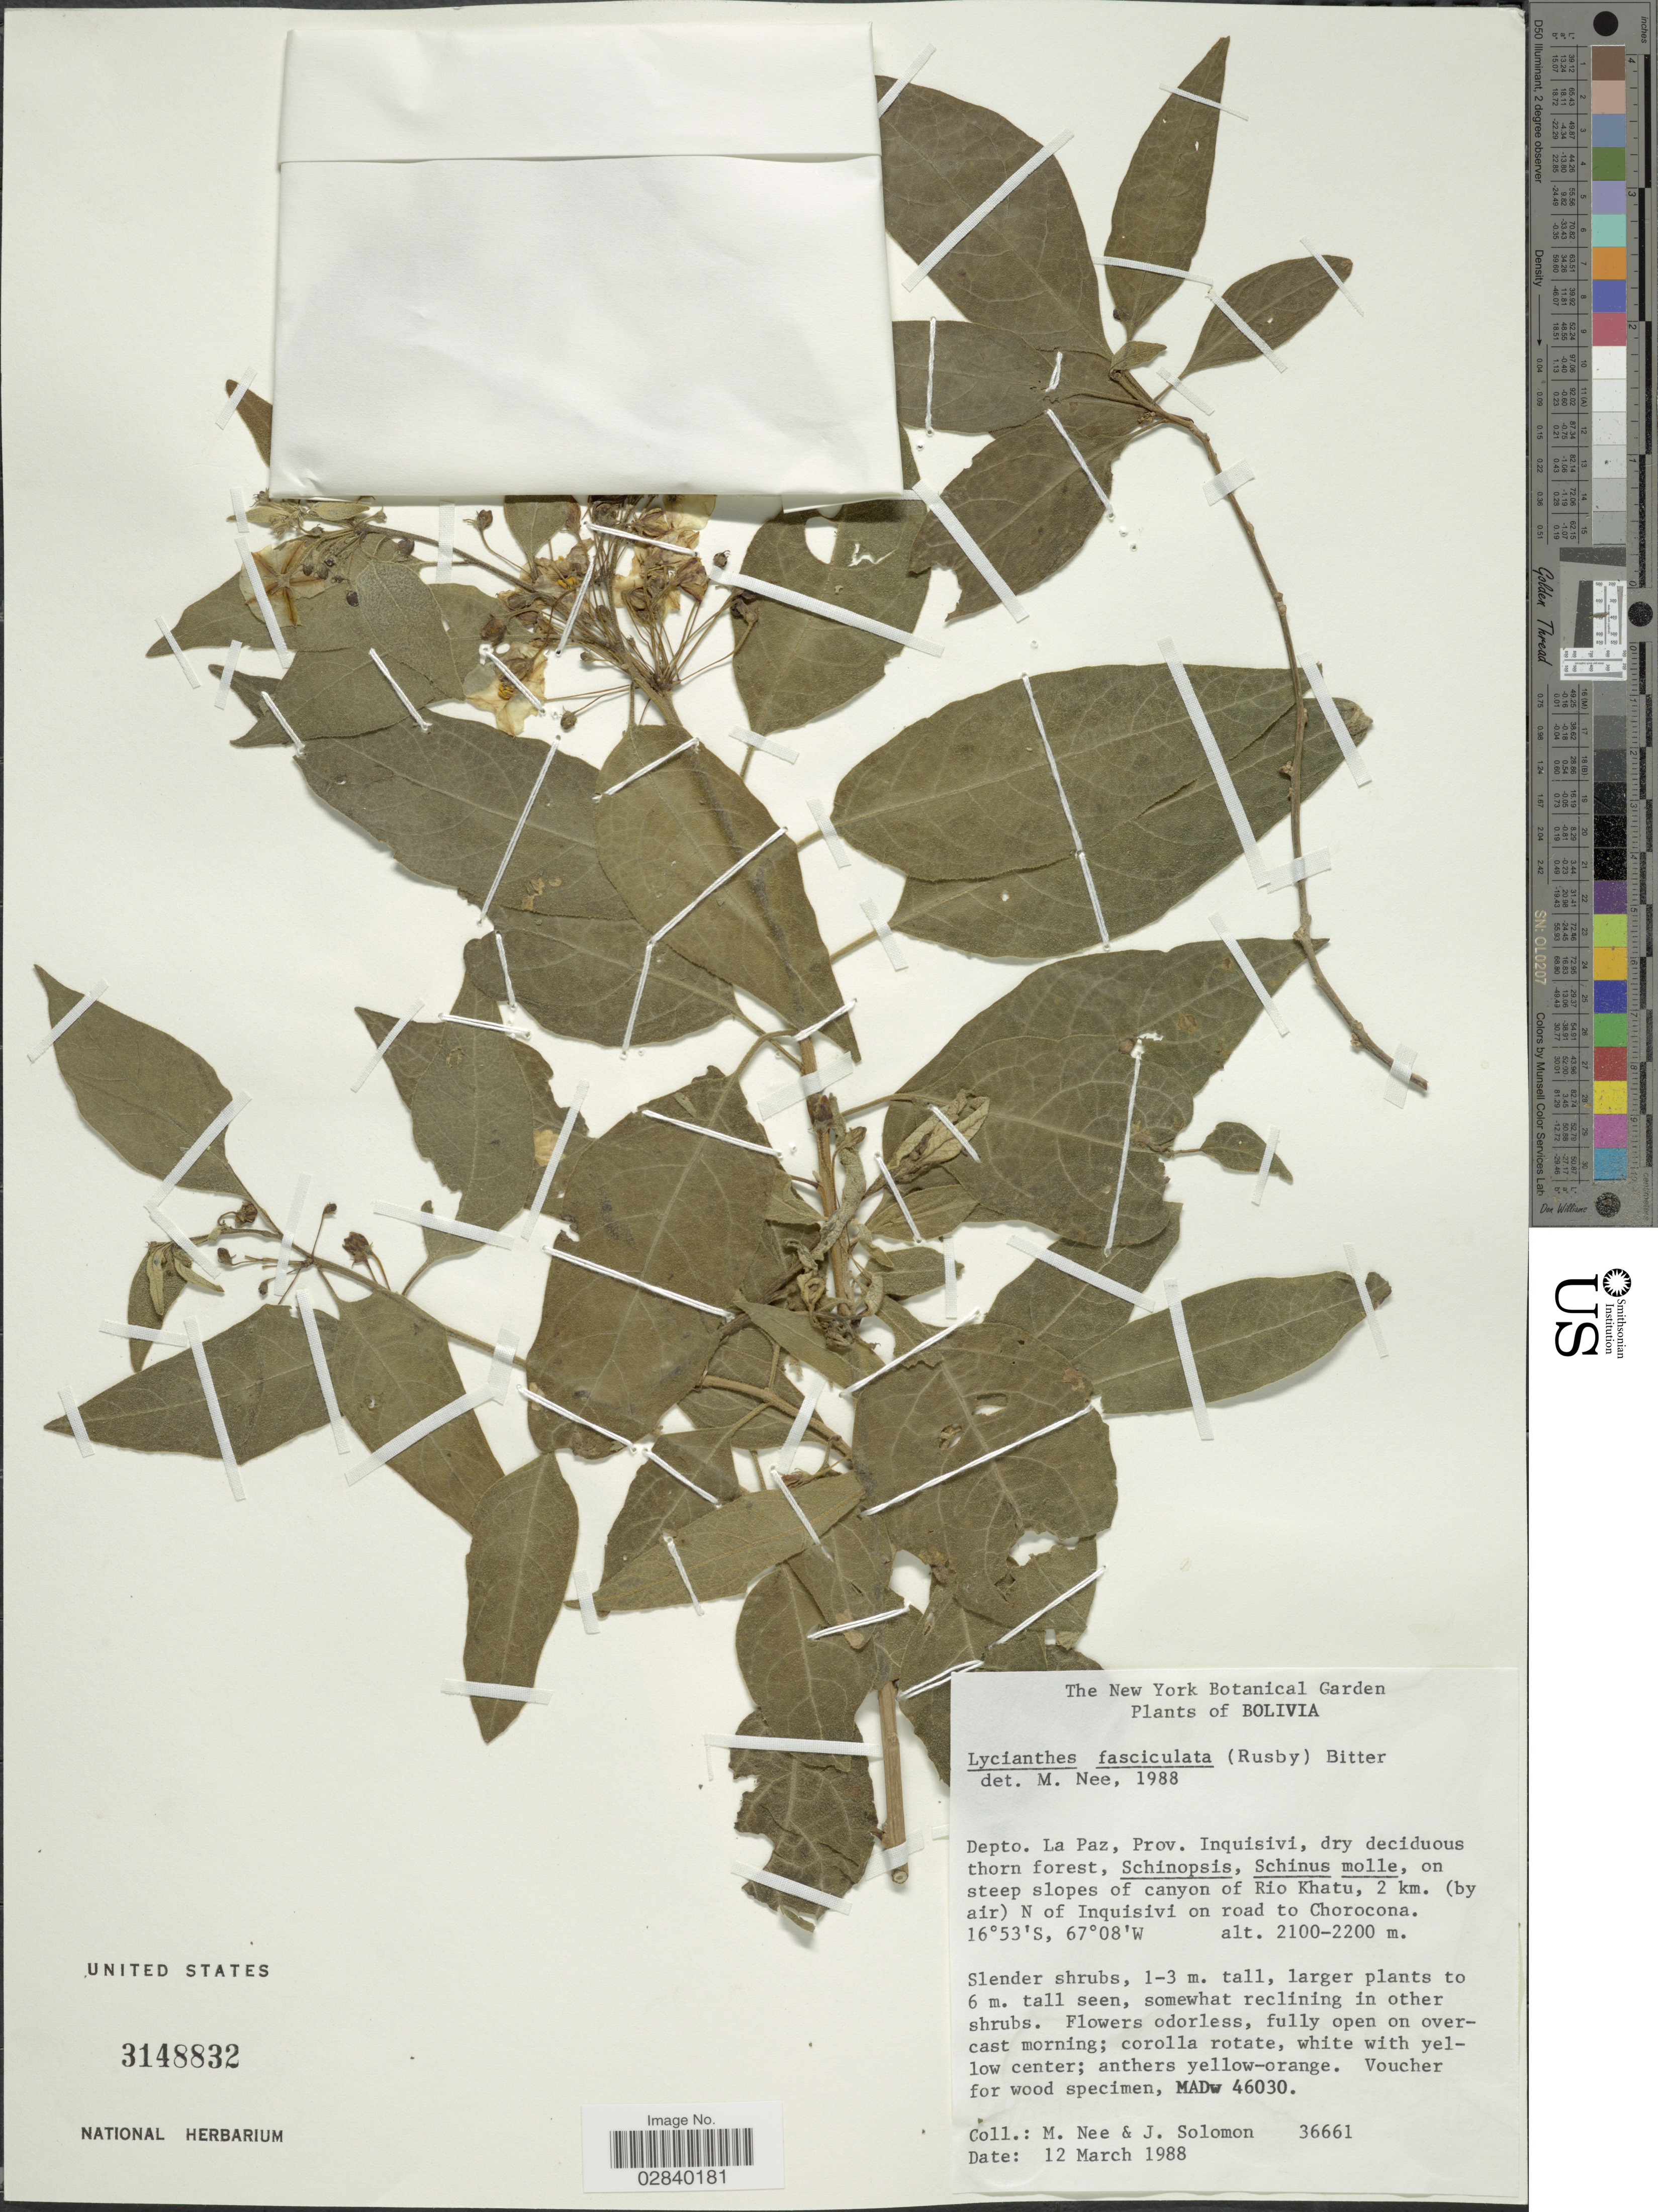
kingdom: Plantae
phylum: Tracheophyta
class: Magnoliopsida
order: Solanales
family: Solanaceae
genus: Lycianthes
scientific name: Lycianthes fasciculata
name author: (Rusby) Bitter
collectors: M. Nee & J. Solomon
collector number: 36661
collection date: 1988-03-12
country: Bolivia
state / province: La Paz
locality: Depto. La Paz, Prov. Inquisivi, on steep slopes of canyon of Rio Khatu, 2 km. (by air) N of Inquisivi on road to Chorocona.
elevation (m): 2100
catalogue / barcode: US 3148832